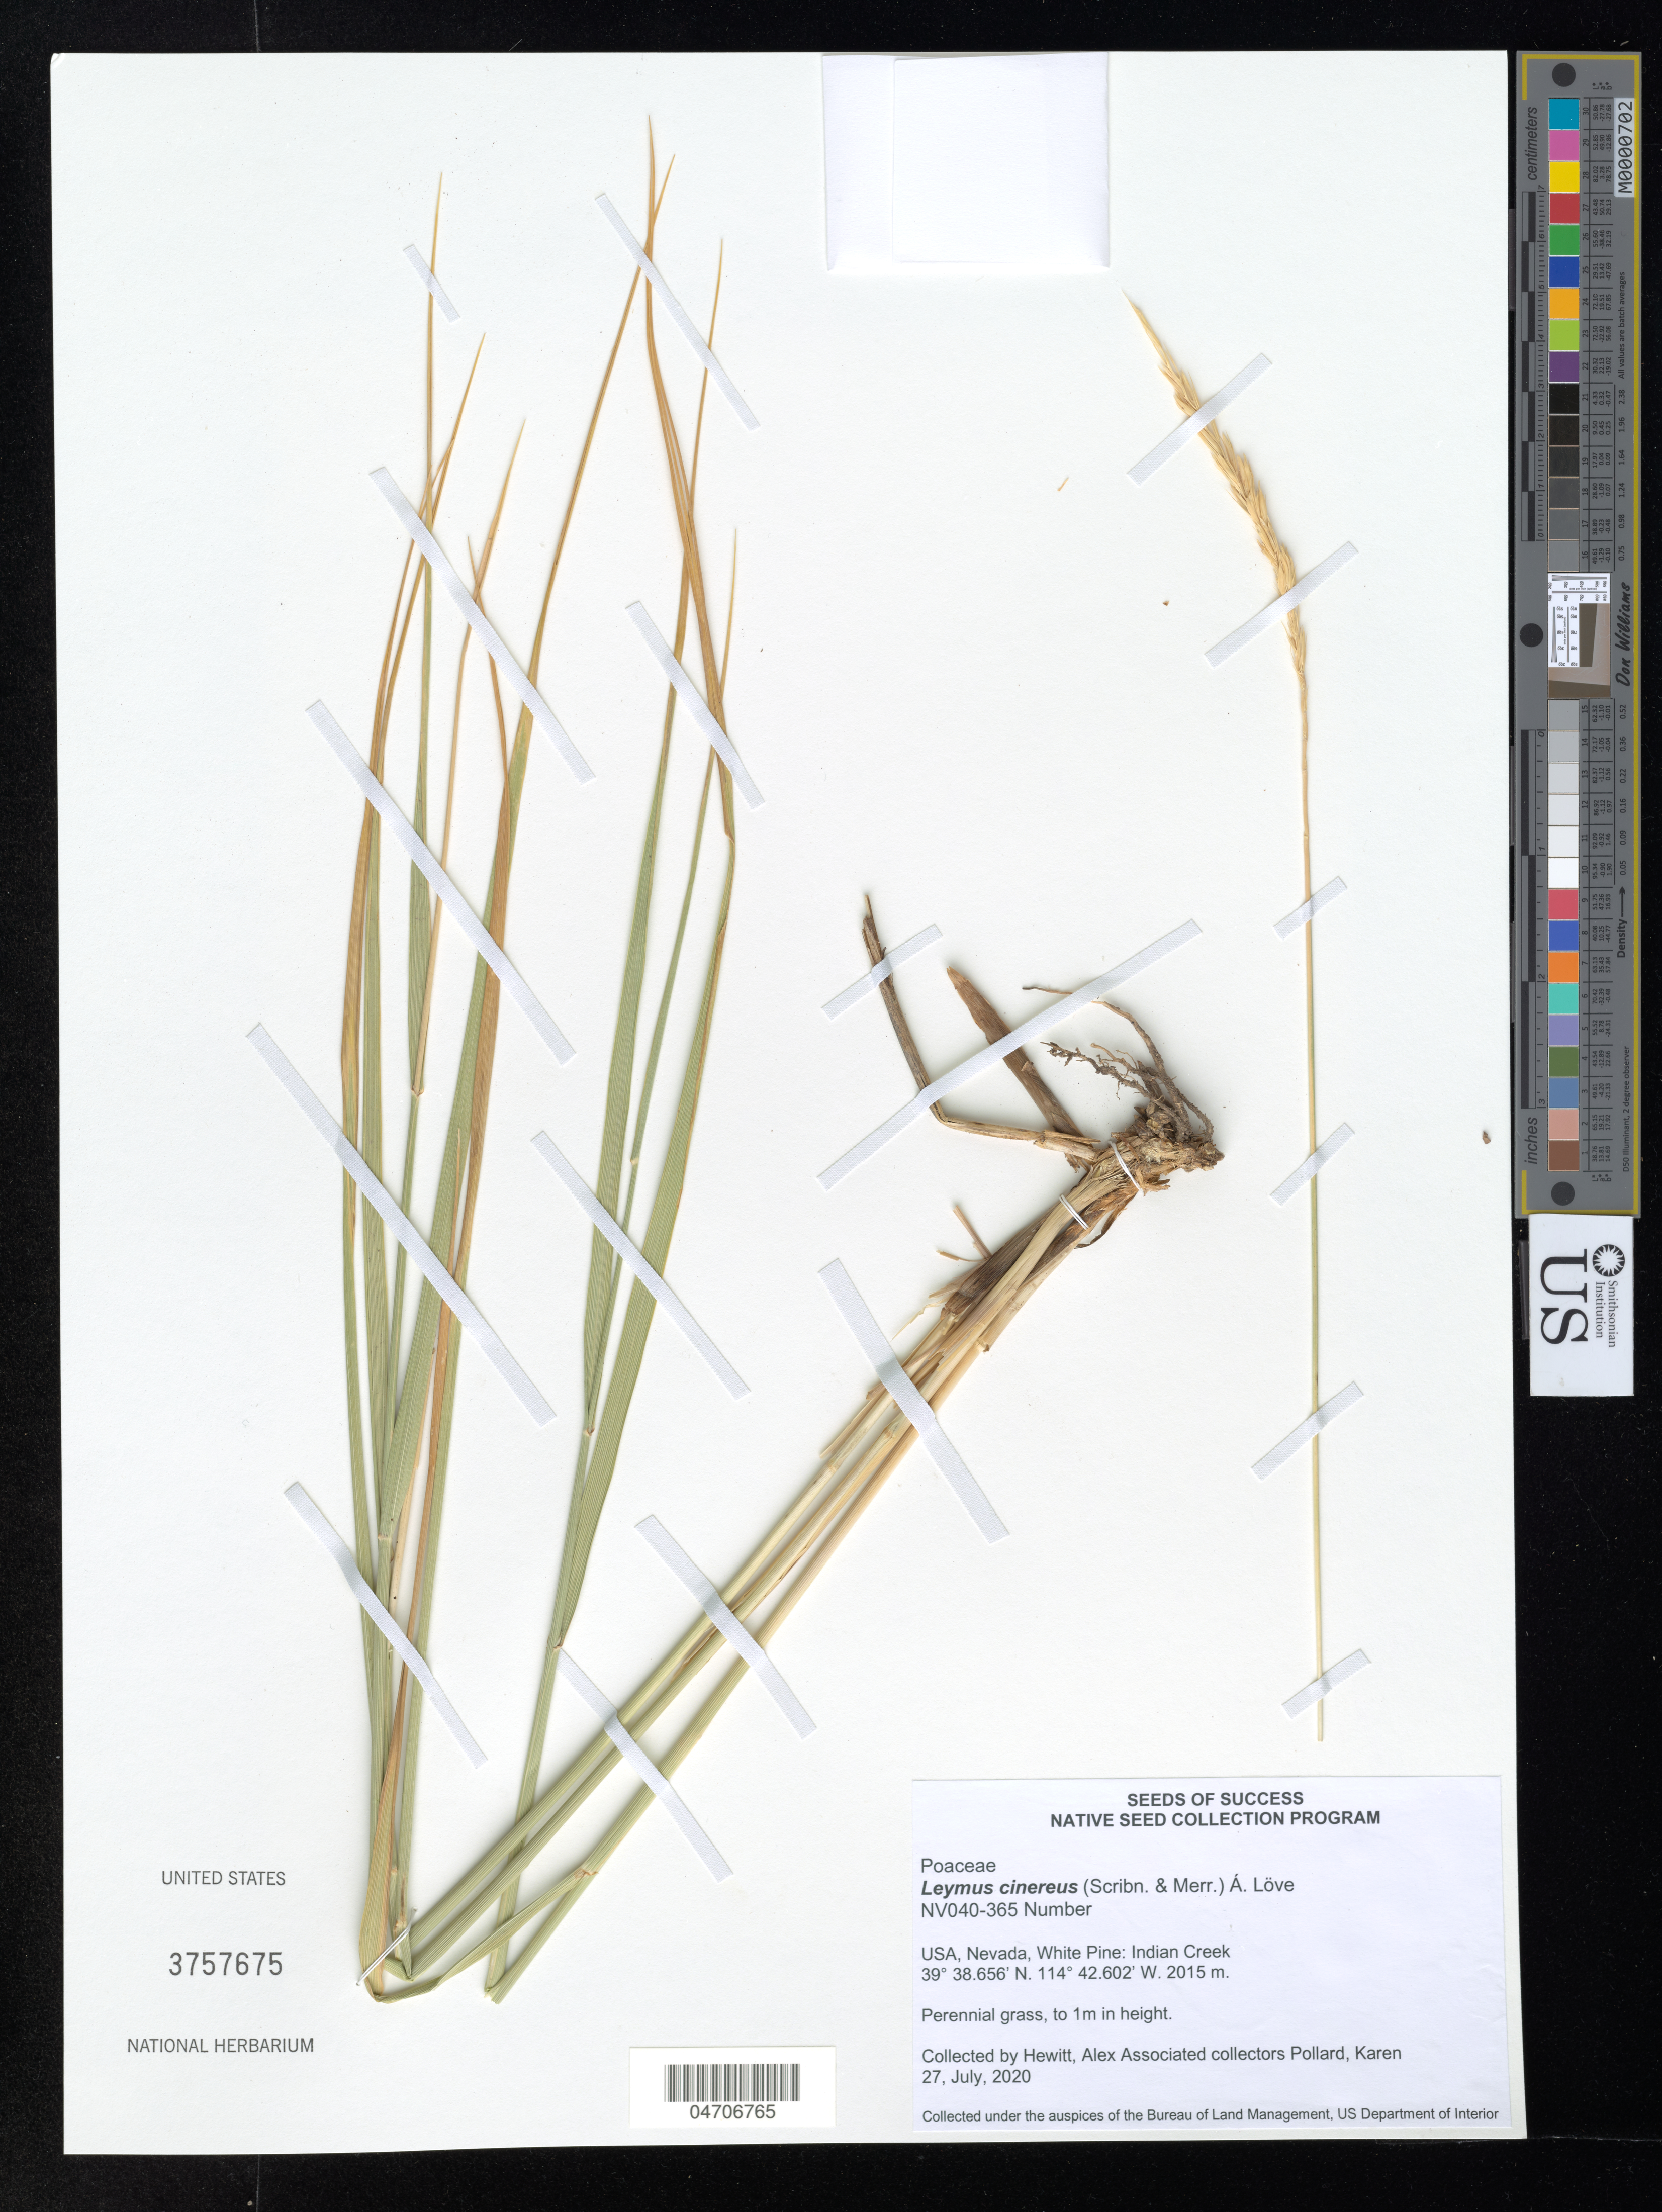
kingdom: Plantae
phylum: Tracheophyta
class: Liliopsida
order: Poales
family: Poaceae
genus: Leymus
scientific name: Leymus cinereus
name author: (Scribn. & Merr.) Á. Löve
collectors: A. Hewitt & C. Mendonça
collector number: NV040-365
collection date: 2020-07-27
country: United States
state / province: Nevada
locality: White Pine: Indian Creek.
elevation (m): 2015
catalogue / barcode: US 3757675